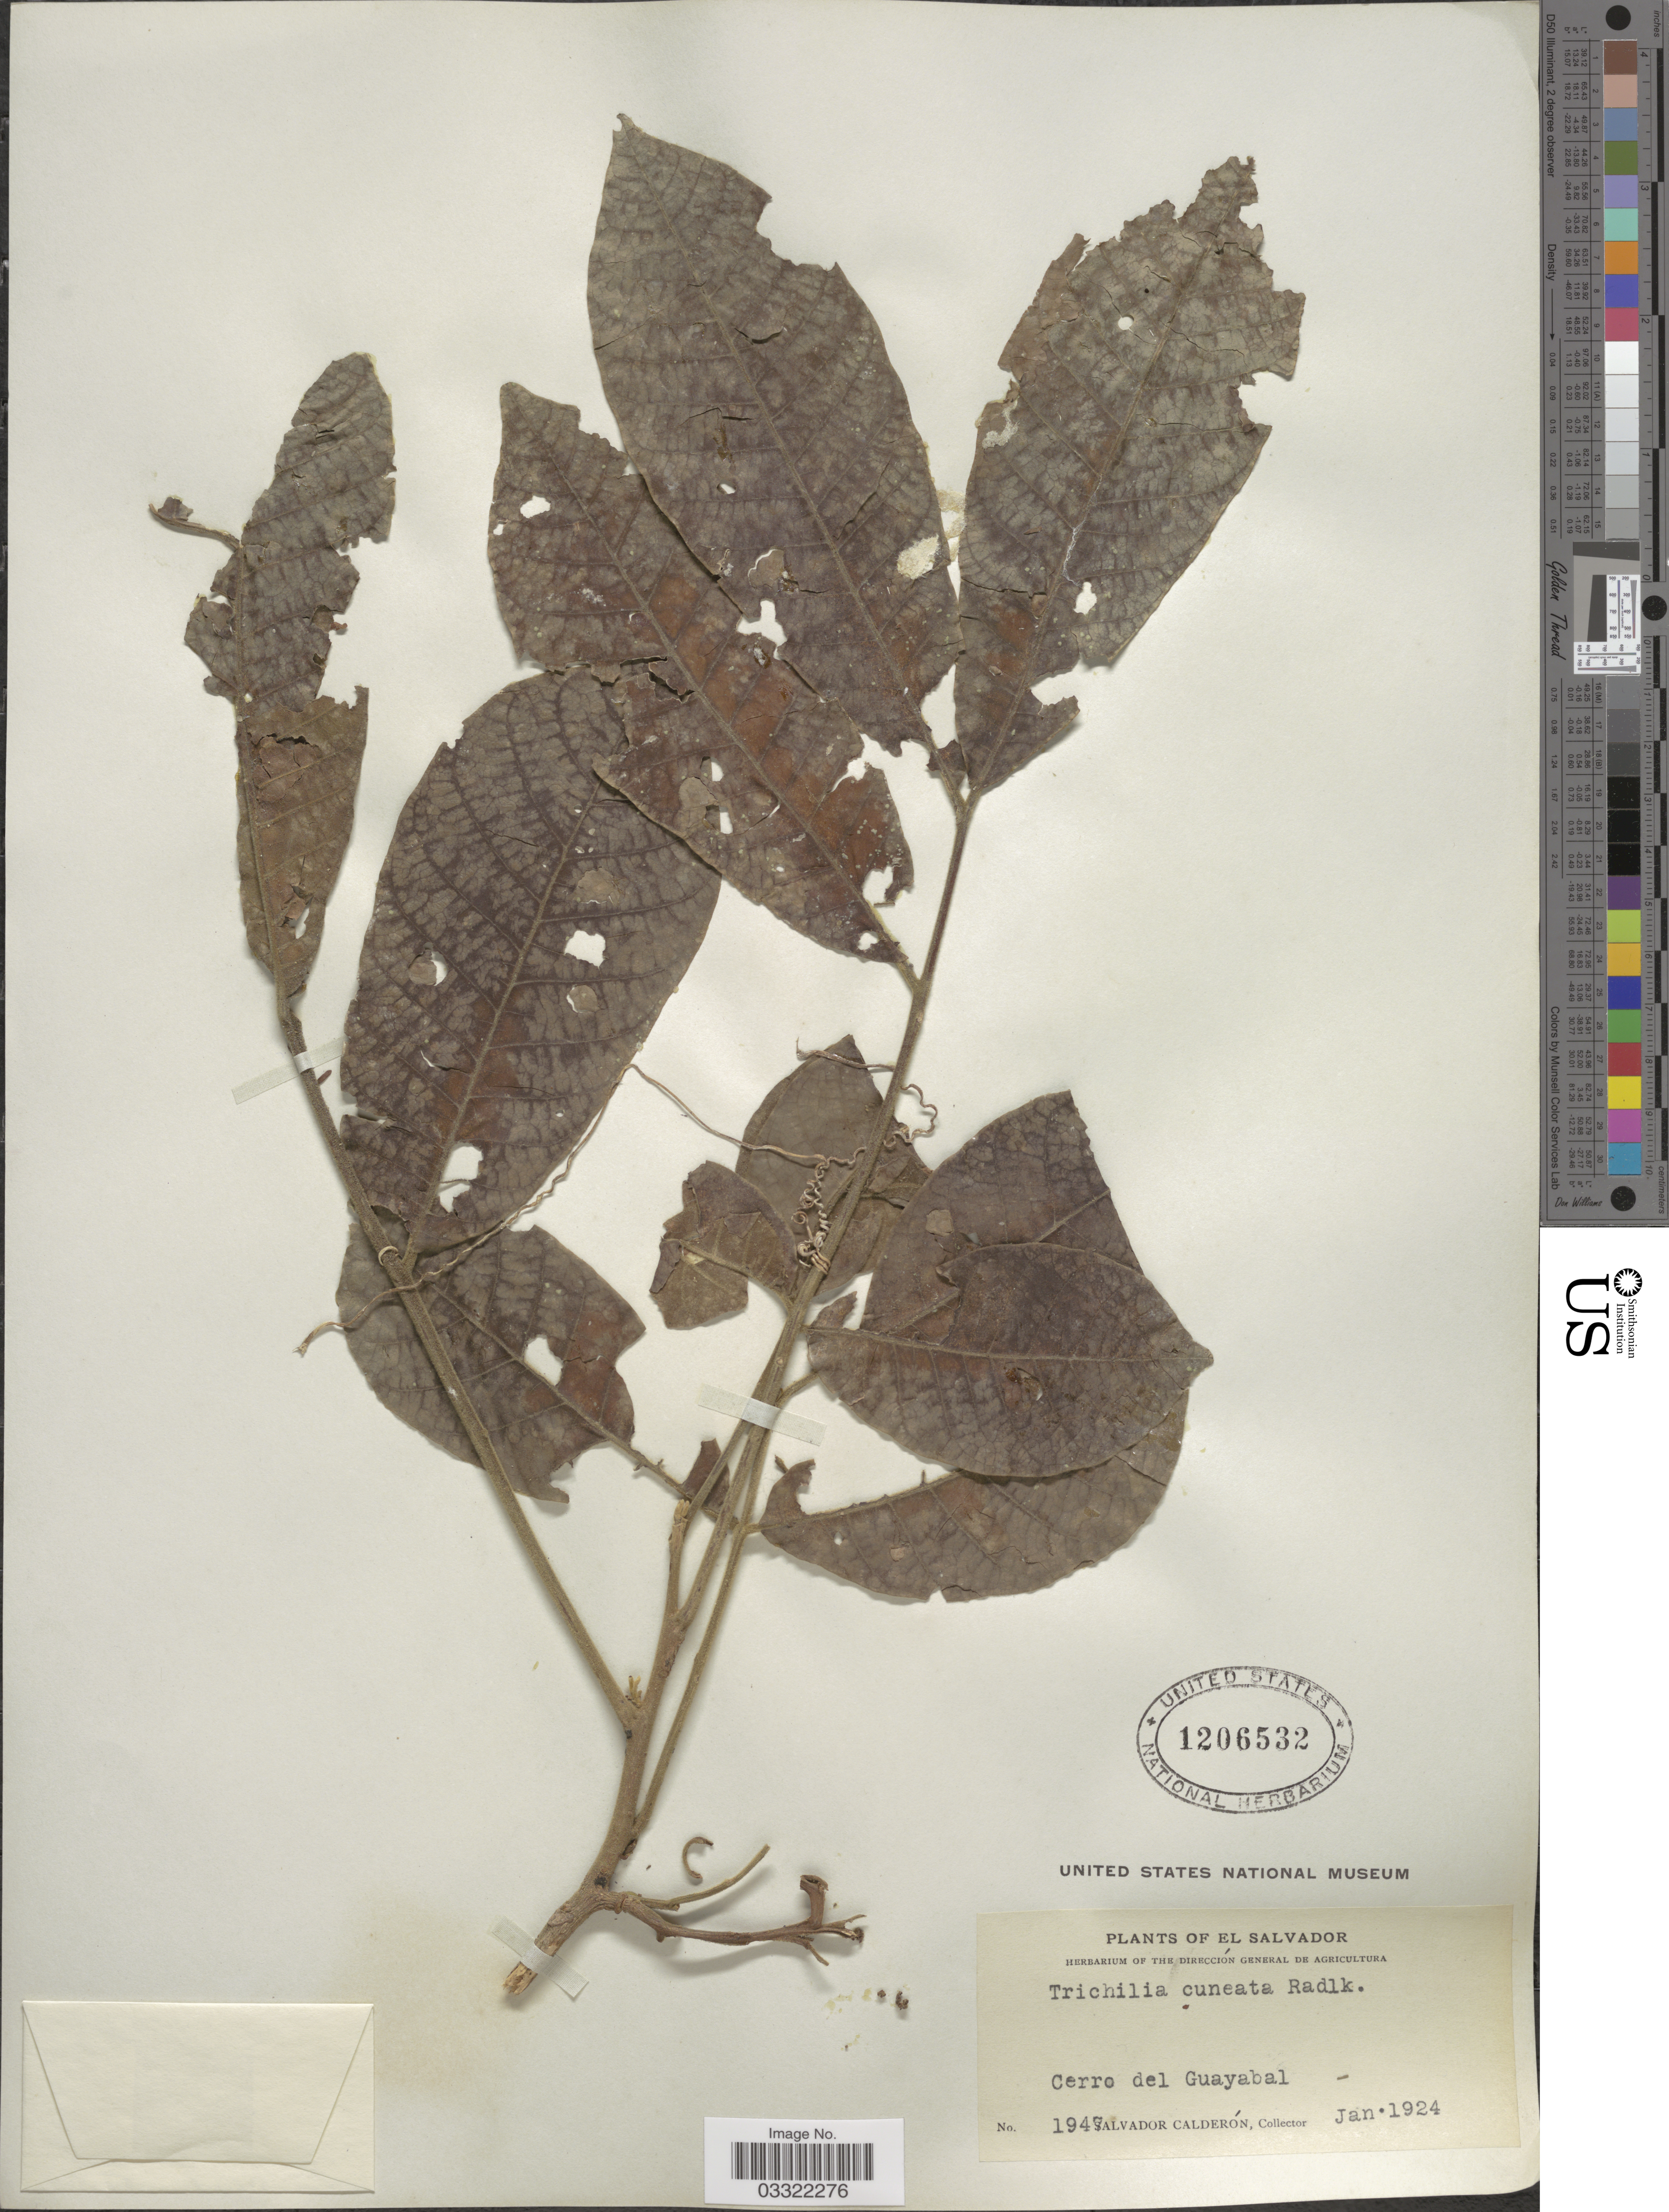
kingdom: Plantae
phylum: Tracheophyta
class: Magnoliopsida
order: Sapindales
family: Meliaceae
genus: Trichilia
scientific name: Trichilia cuneata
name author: Radlk.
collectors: S. Calderón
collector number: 1947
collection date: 1924-01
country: El Salvador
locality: Cerro del Guayabal.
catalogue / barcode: US 1206532